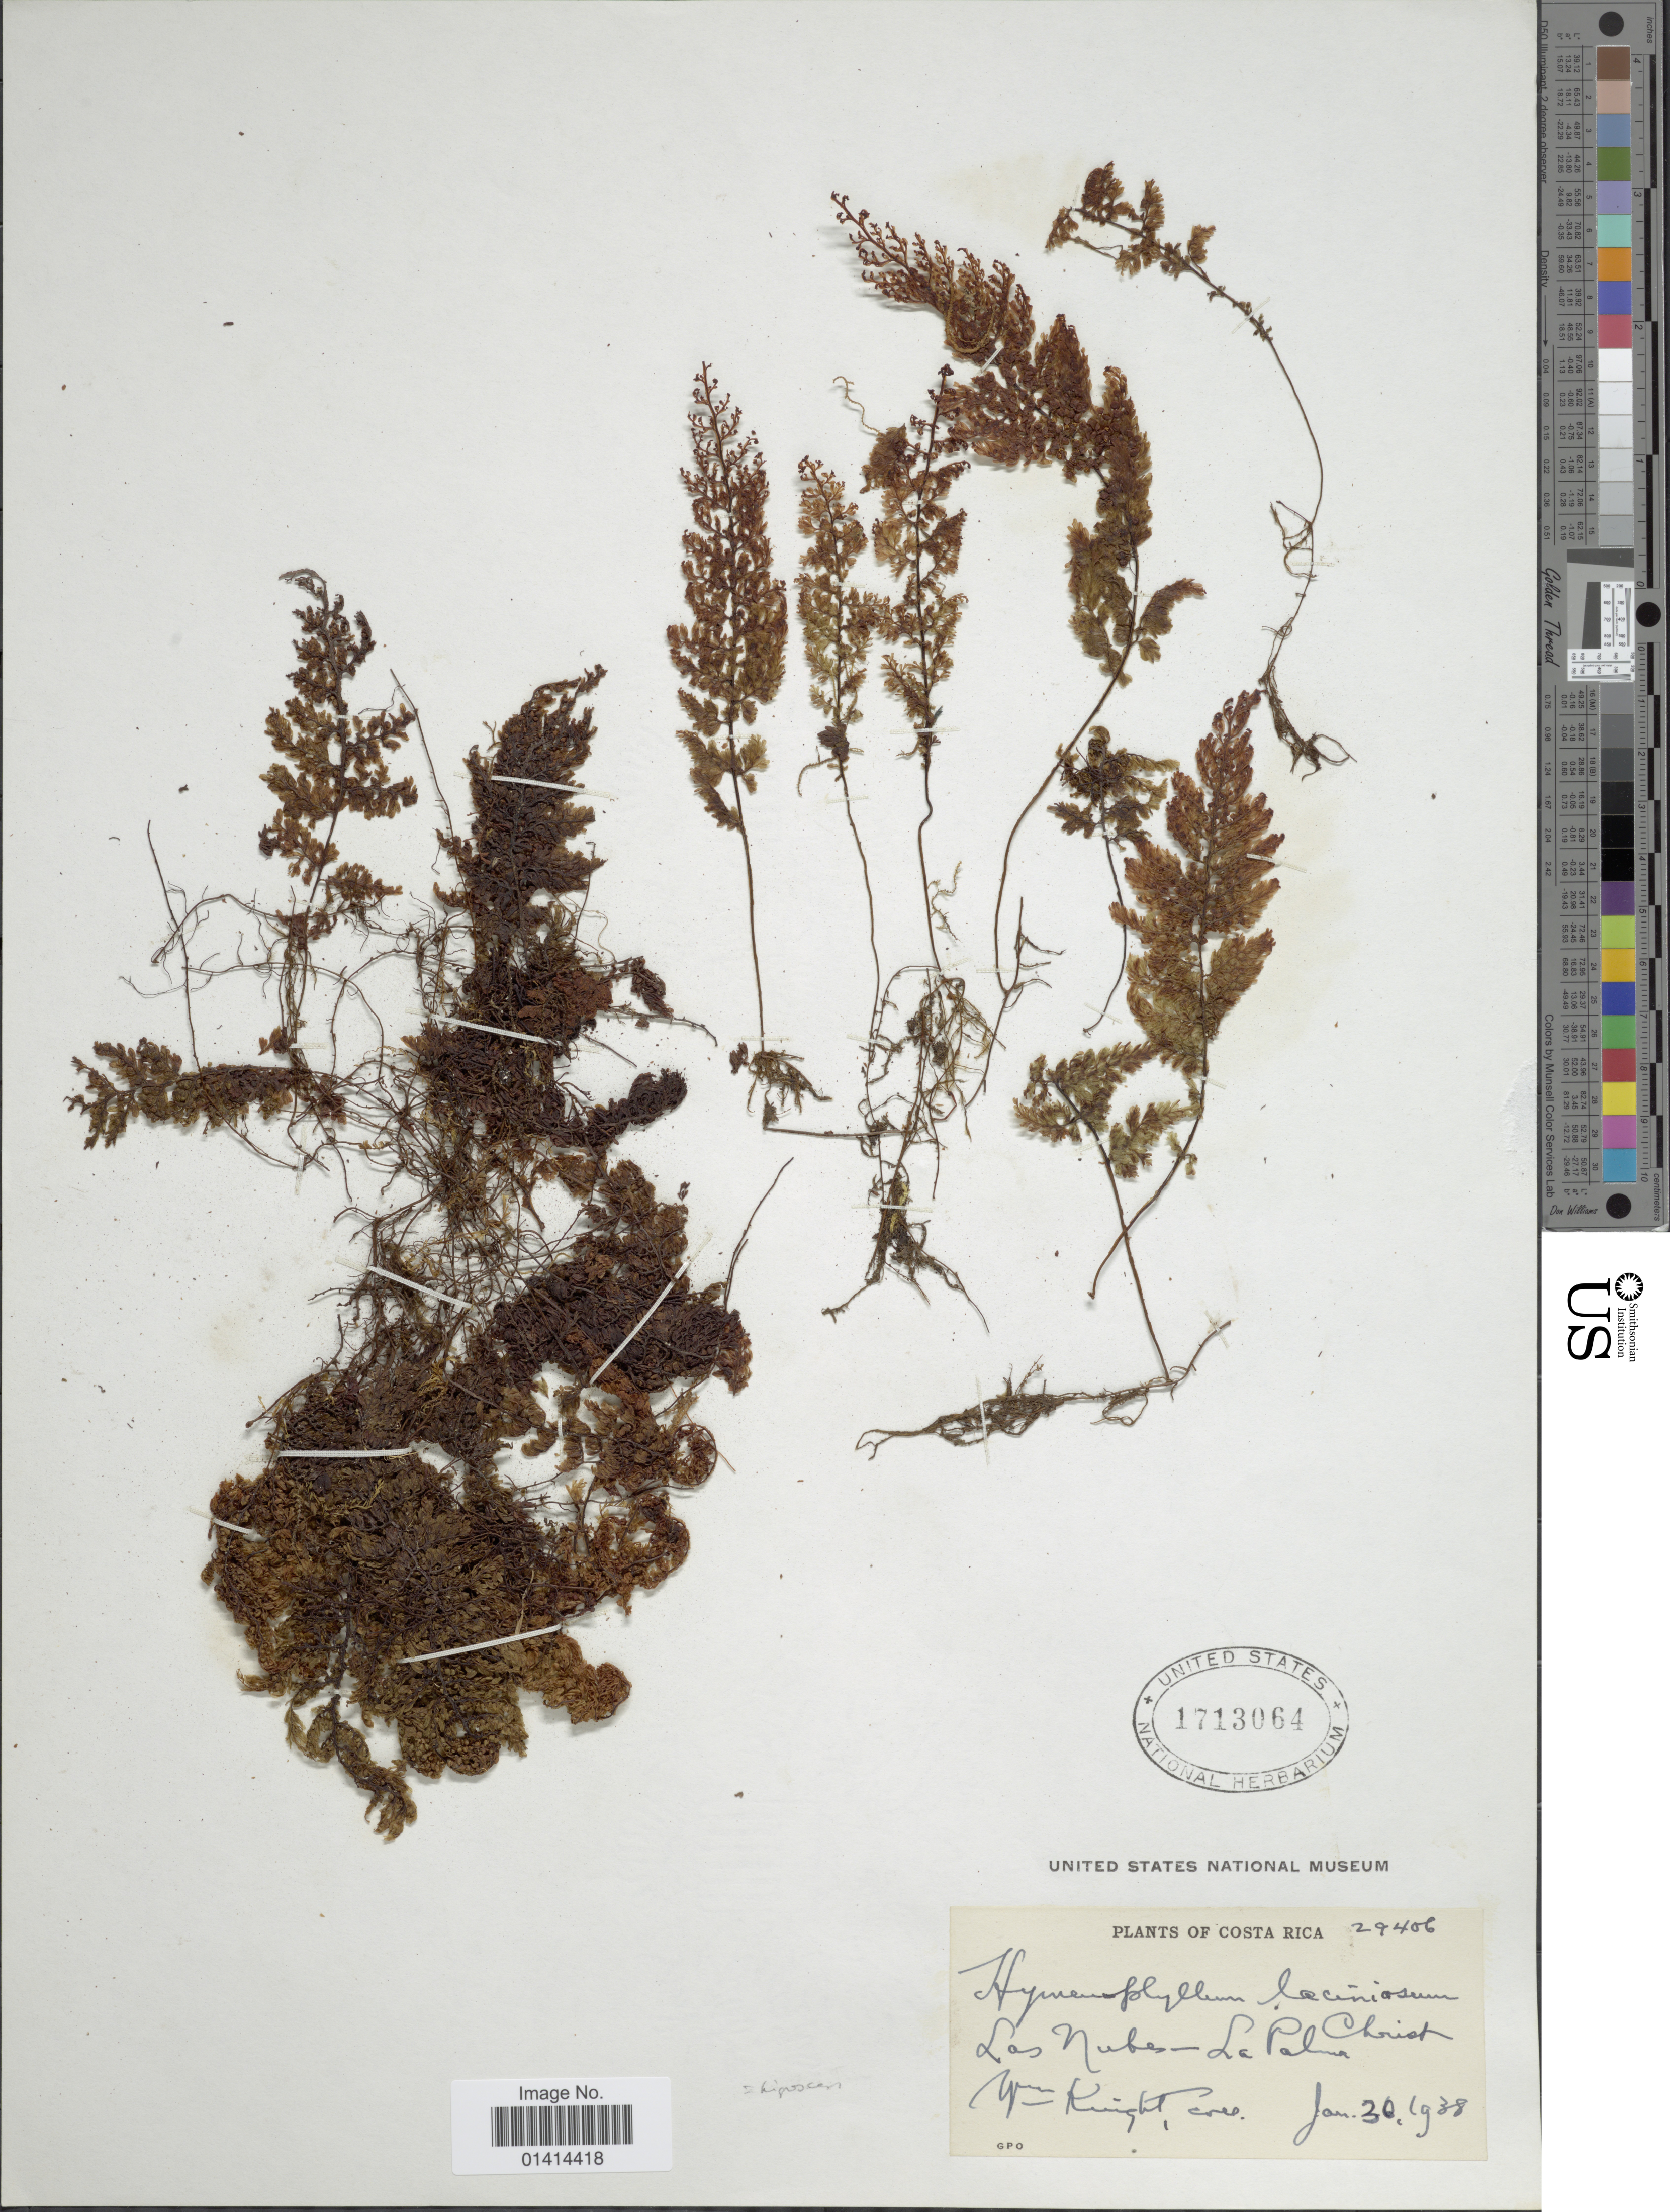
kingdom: Plantae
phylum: Tracheophyta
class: Polypodiopsida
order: Hymenophyllales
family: Hymenophyllaceae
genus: Hymenophyllum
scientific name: Hymenophyllum myriocarpum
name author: Hook.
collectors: W. Knight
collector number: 29406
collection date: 1938-01-30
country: Costa Rica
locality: Las Nubes - La Palma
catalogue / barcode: US 1713064